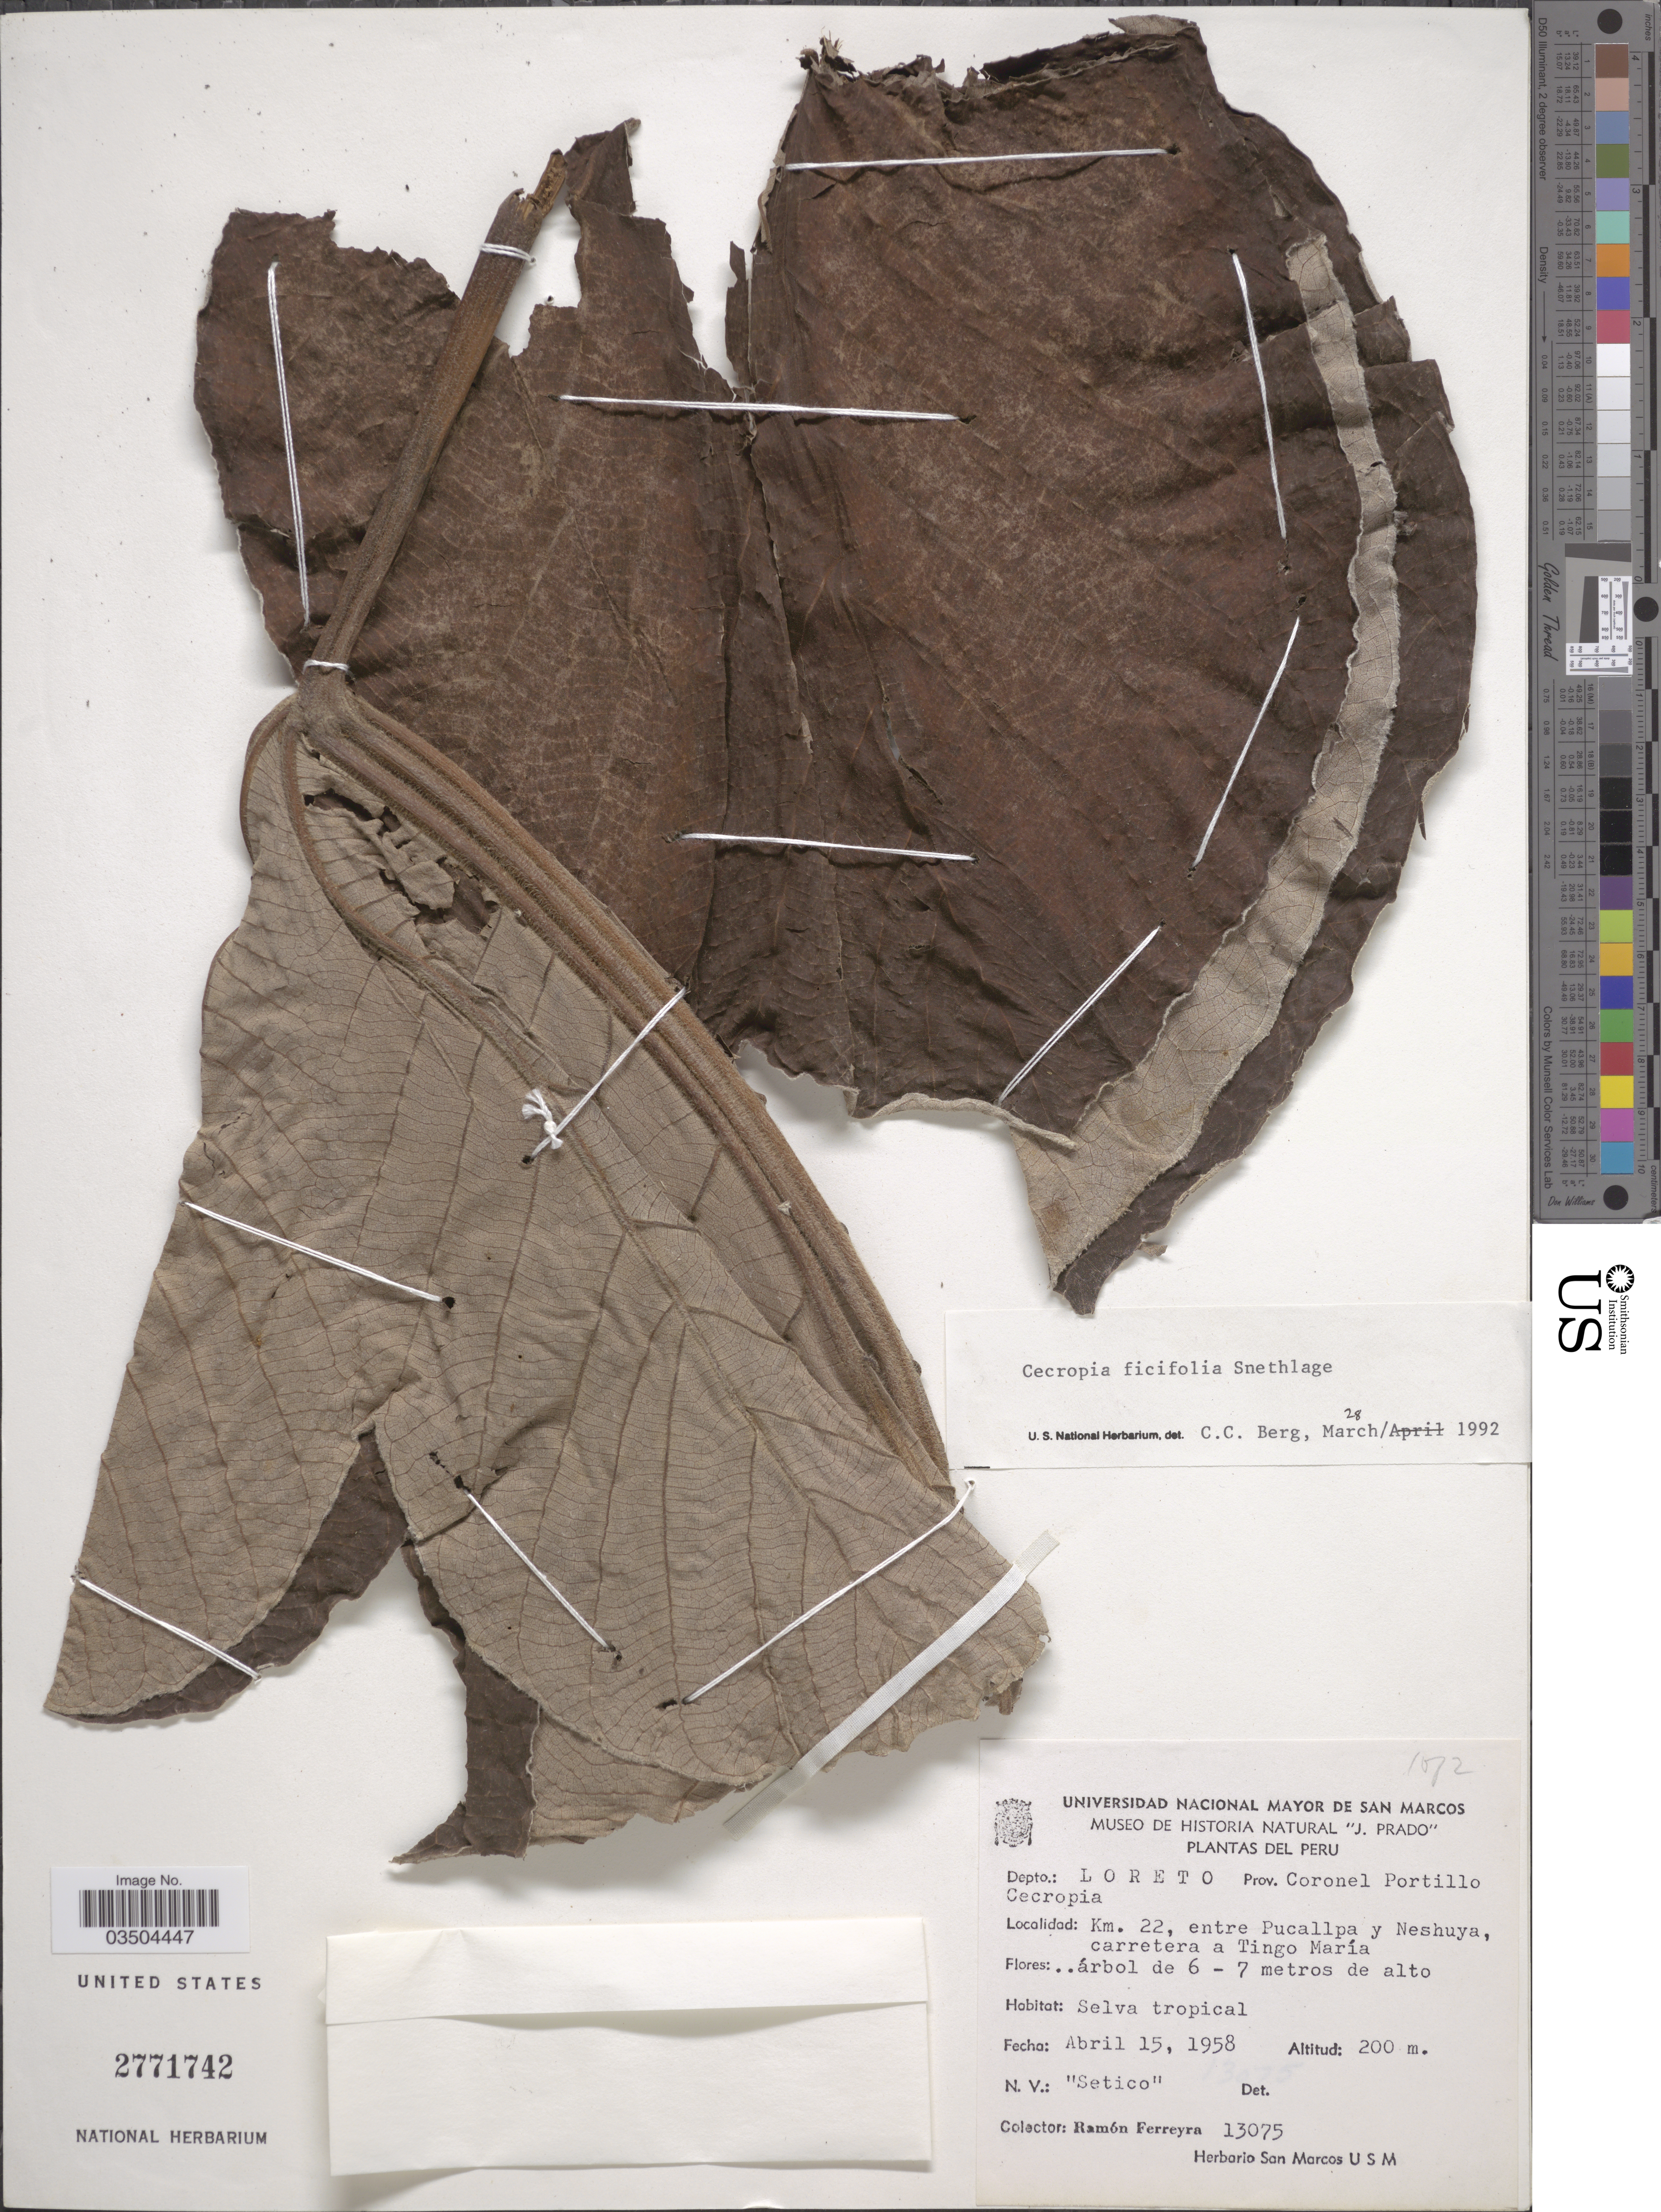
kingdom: Plantae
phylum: Tracheophyta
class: Magnoliopsida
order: Rosales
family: Urticaceae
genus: Cecropia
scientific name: Cecropia ficifolia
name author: Snethlage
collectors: R. A. Ferreyra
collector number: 13075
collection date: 1958-04-15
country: Peru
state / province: Loreto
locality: Depto.: Loreto, Prov. Coronel Portillo. Km. 22, entre Pucallpa y Neshuya, carretera a Tingo María.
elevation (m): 200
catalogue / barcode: US 2771742